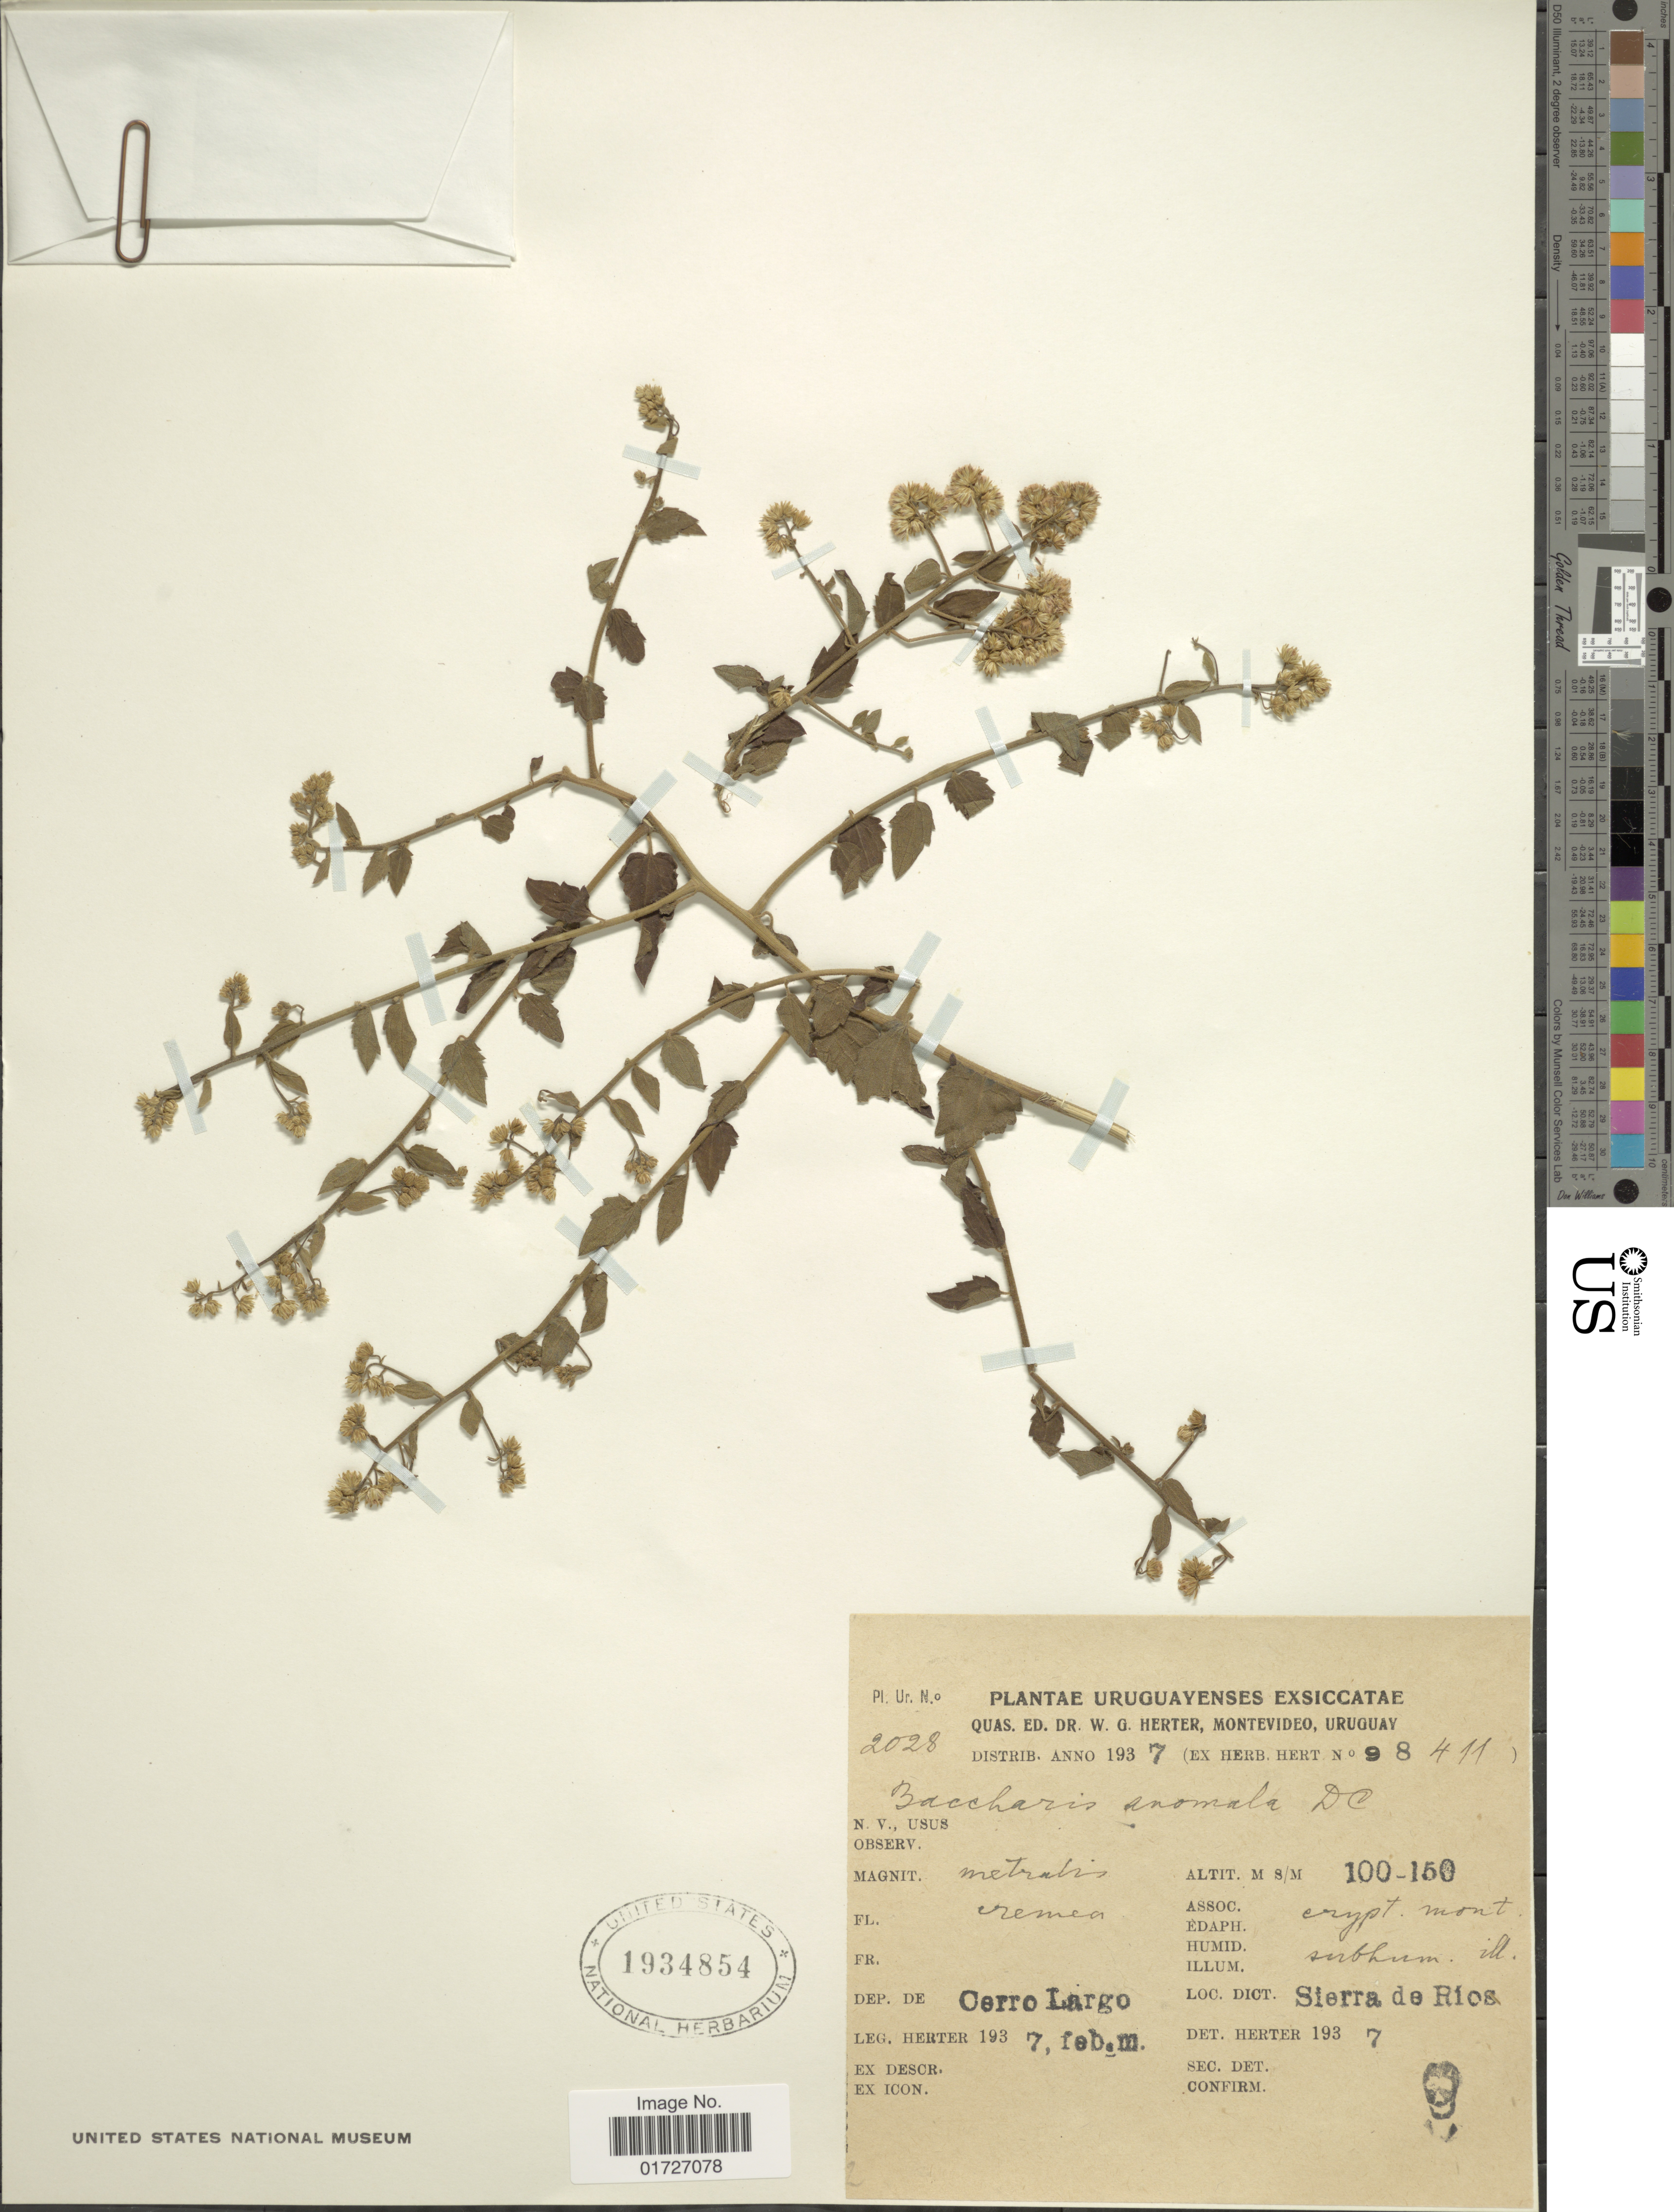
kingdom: Plantae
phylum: Tracheophyta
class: Magnoliopsida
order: Asterales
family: Asteraceae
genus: Baccharis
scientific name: Baccharis anomala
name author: DC.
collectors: W. G. Herter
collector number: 2028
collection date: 1937-02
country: Uruguay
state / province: Cerro Largo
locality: Sierra de Rios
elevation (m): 100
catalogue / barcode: US 1934854